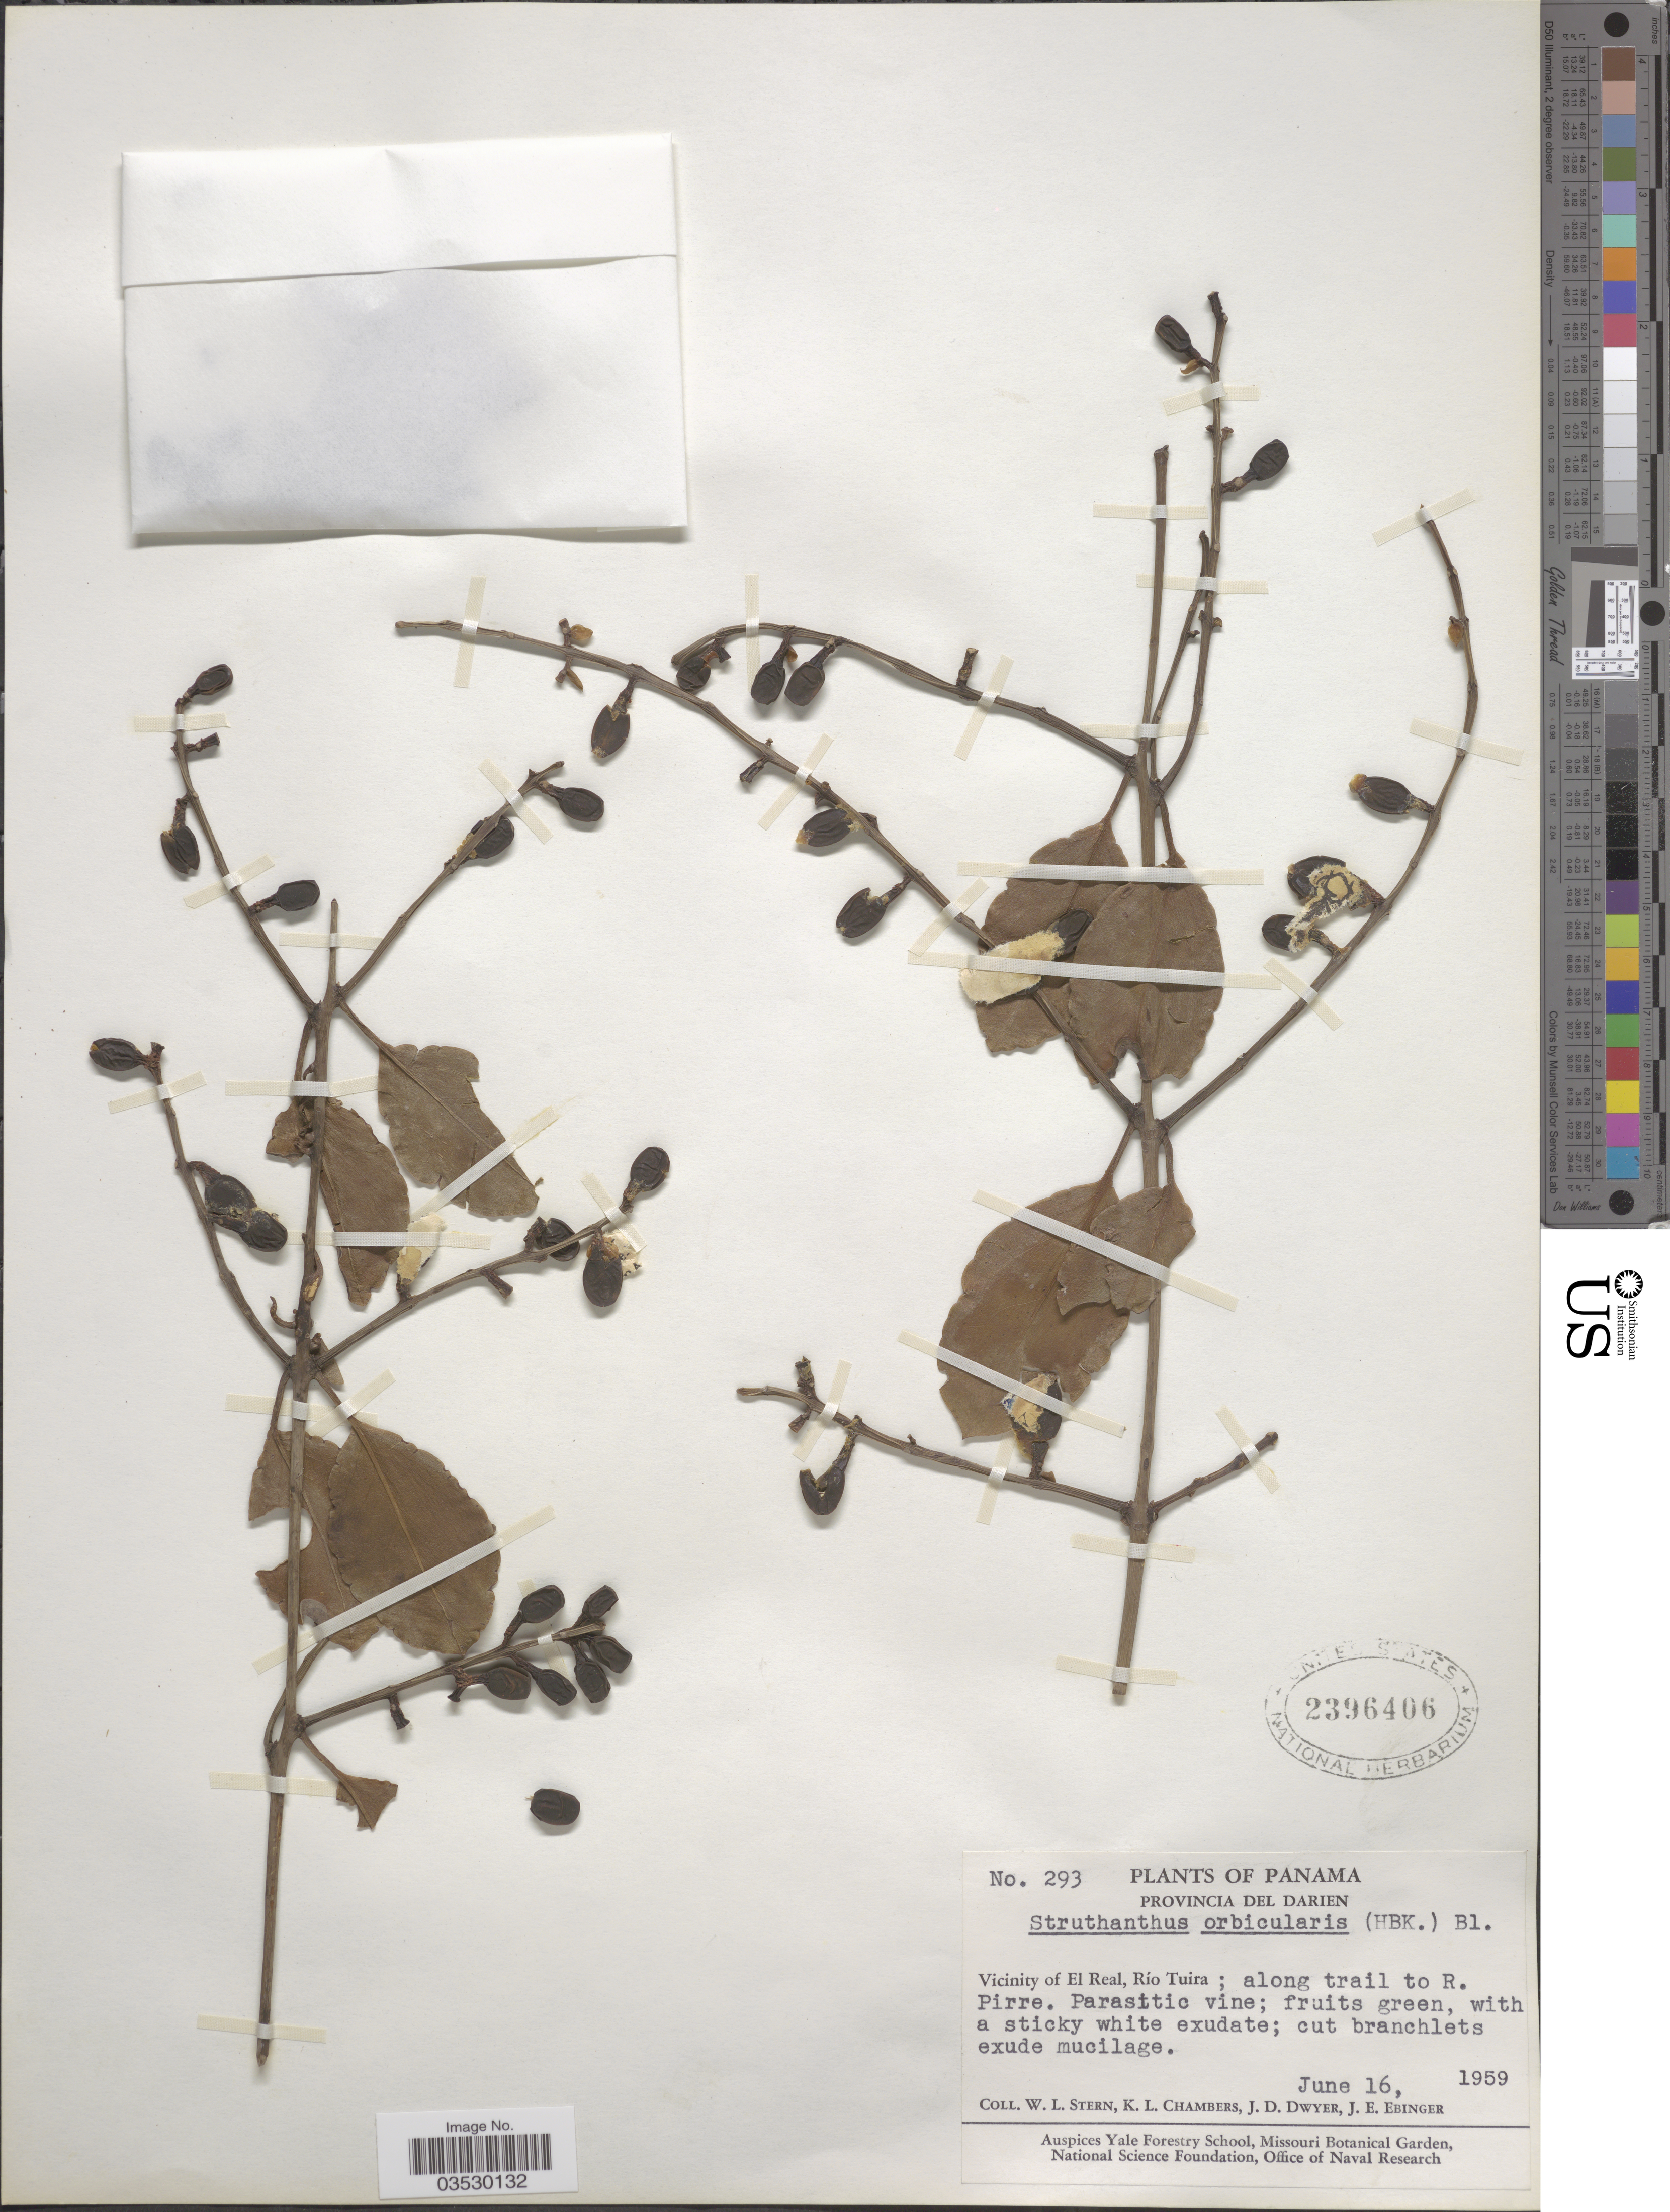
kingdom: Plantae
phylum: Tracheophyta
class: Magnoliopsida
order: Santalales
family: Loranthaceae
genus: Struthanthus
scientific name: Struthanthus orbicularis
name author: (Kunth) Blume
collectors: W. L. Stern, K. Chambers, J. D. Dwyer & J. Ebinger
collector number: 293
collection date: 1959-06-16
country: Panama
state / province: Darién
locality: Vicinity of El Real, Río Tuira; along trail to R. Pirre.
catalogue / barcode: US 2396406